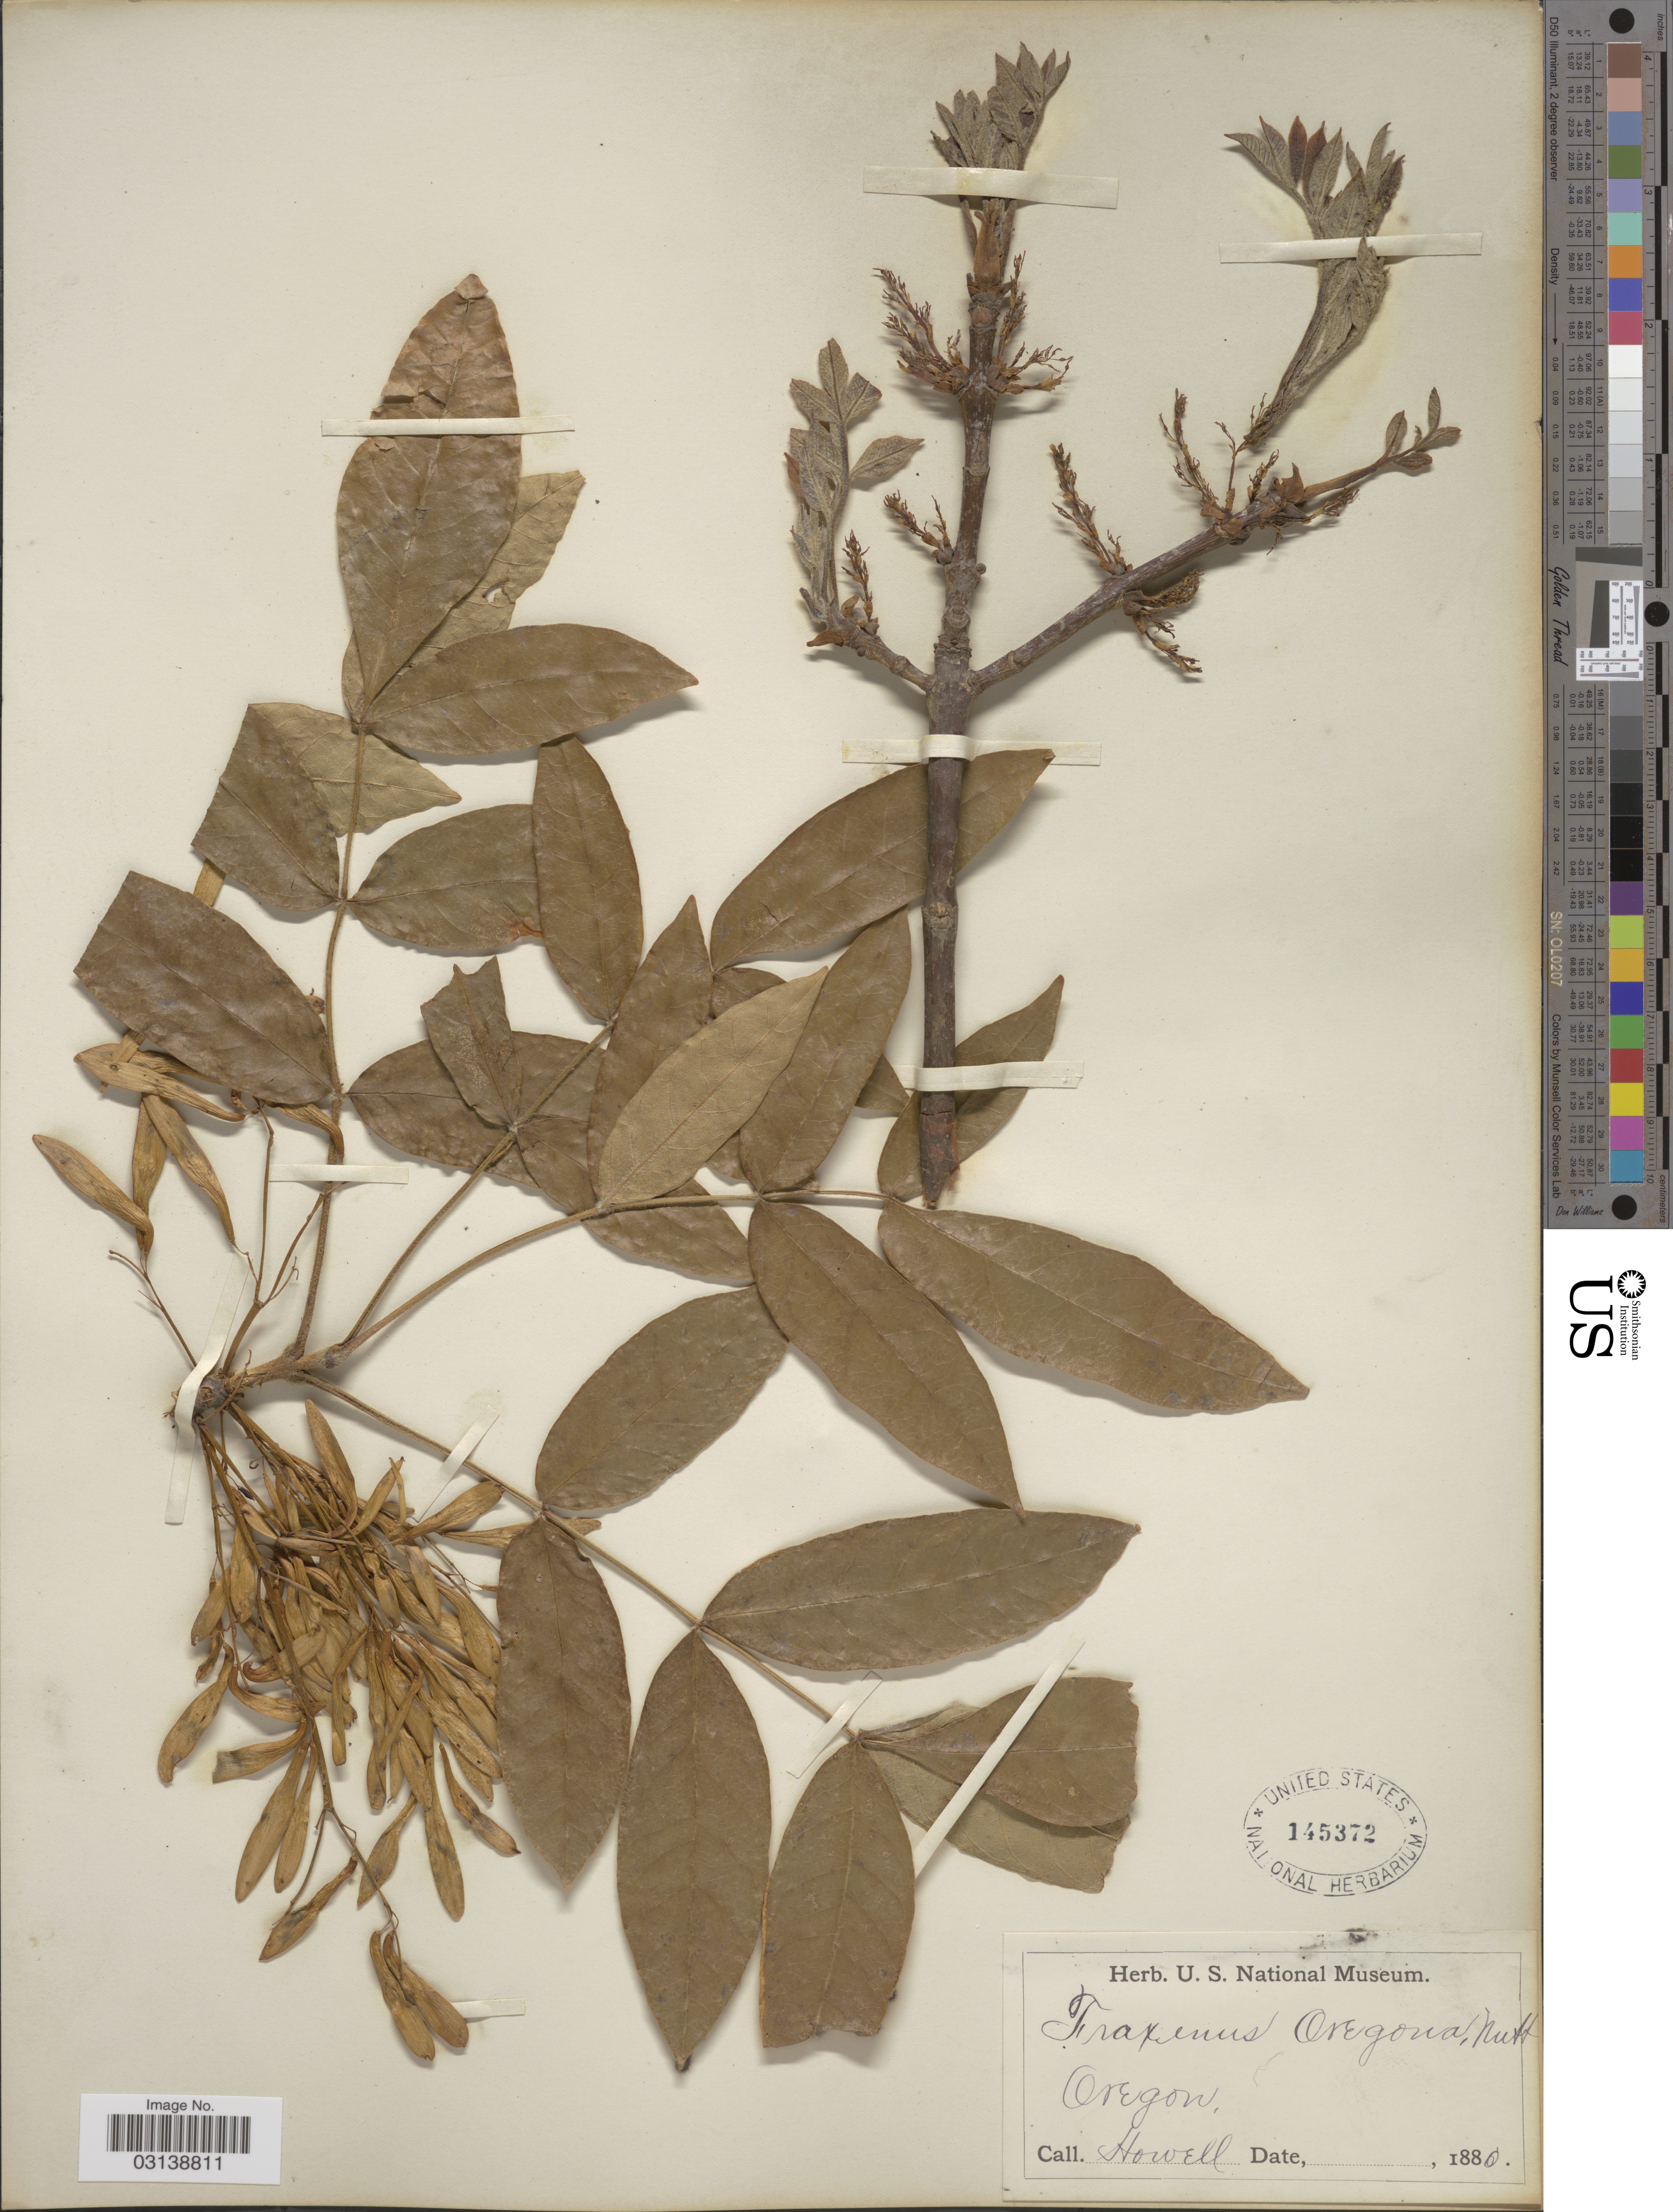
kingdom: Plantae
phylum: Tracheophyta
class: Magnoliopsida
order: Lamiales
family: Oleaceae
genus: Fraxinus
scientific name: Fraxinus latifolia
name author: Benth.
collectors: -. Howell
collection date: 1880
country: United States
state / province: Oregon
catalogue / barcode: US 145372